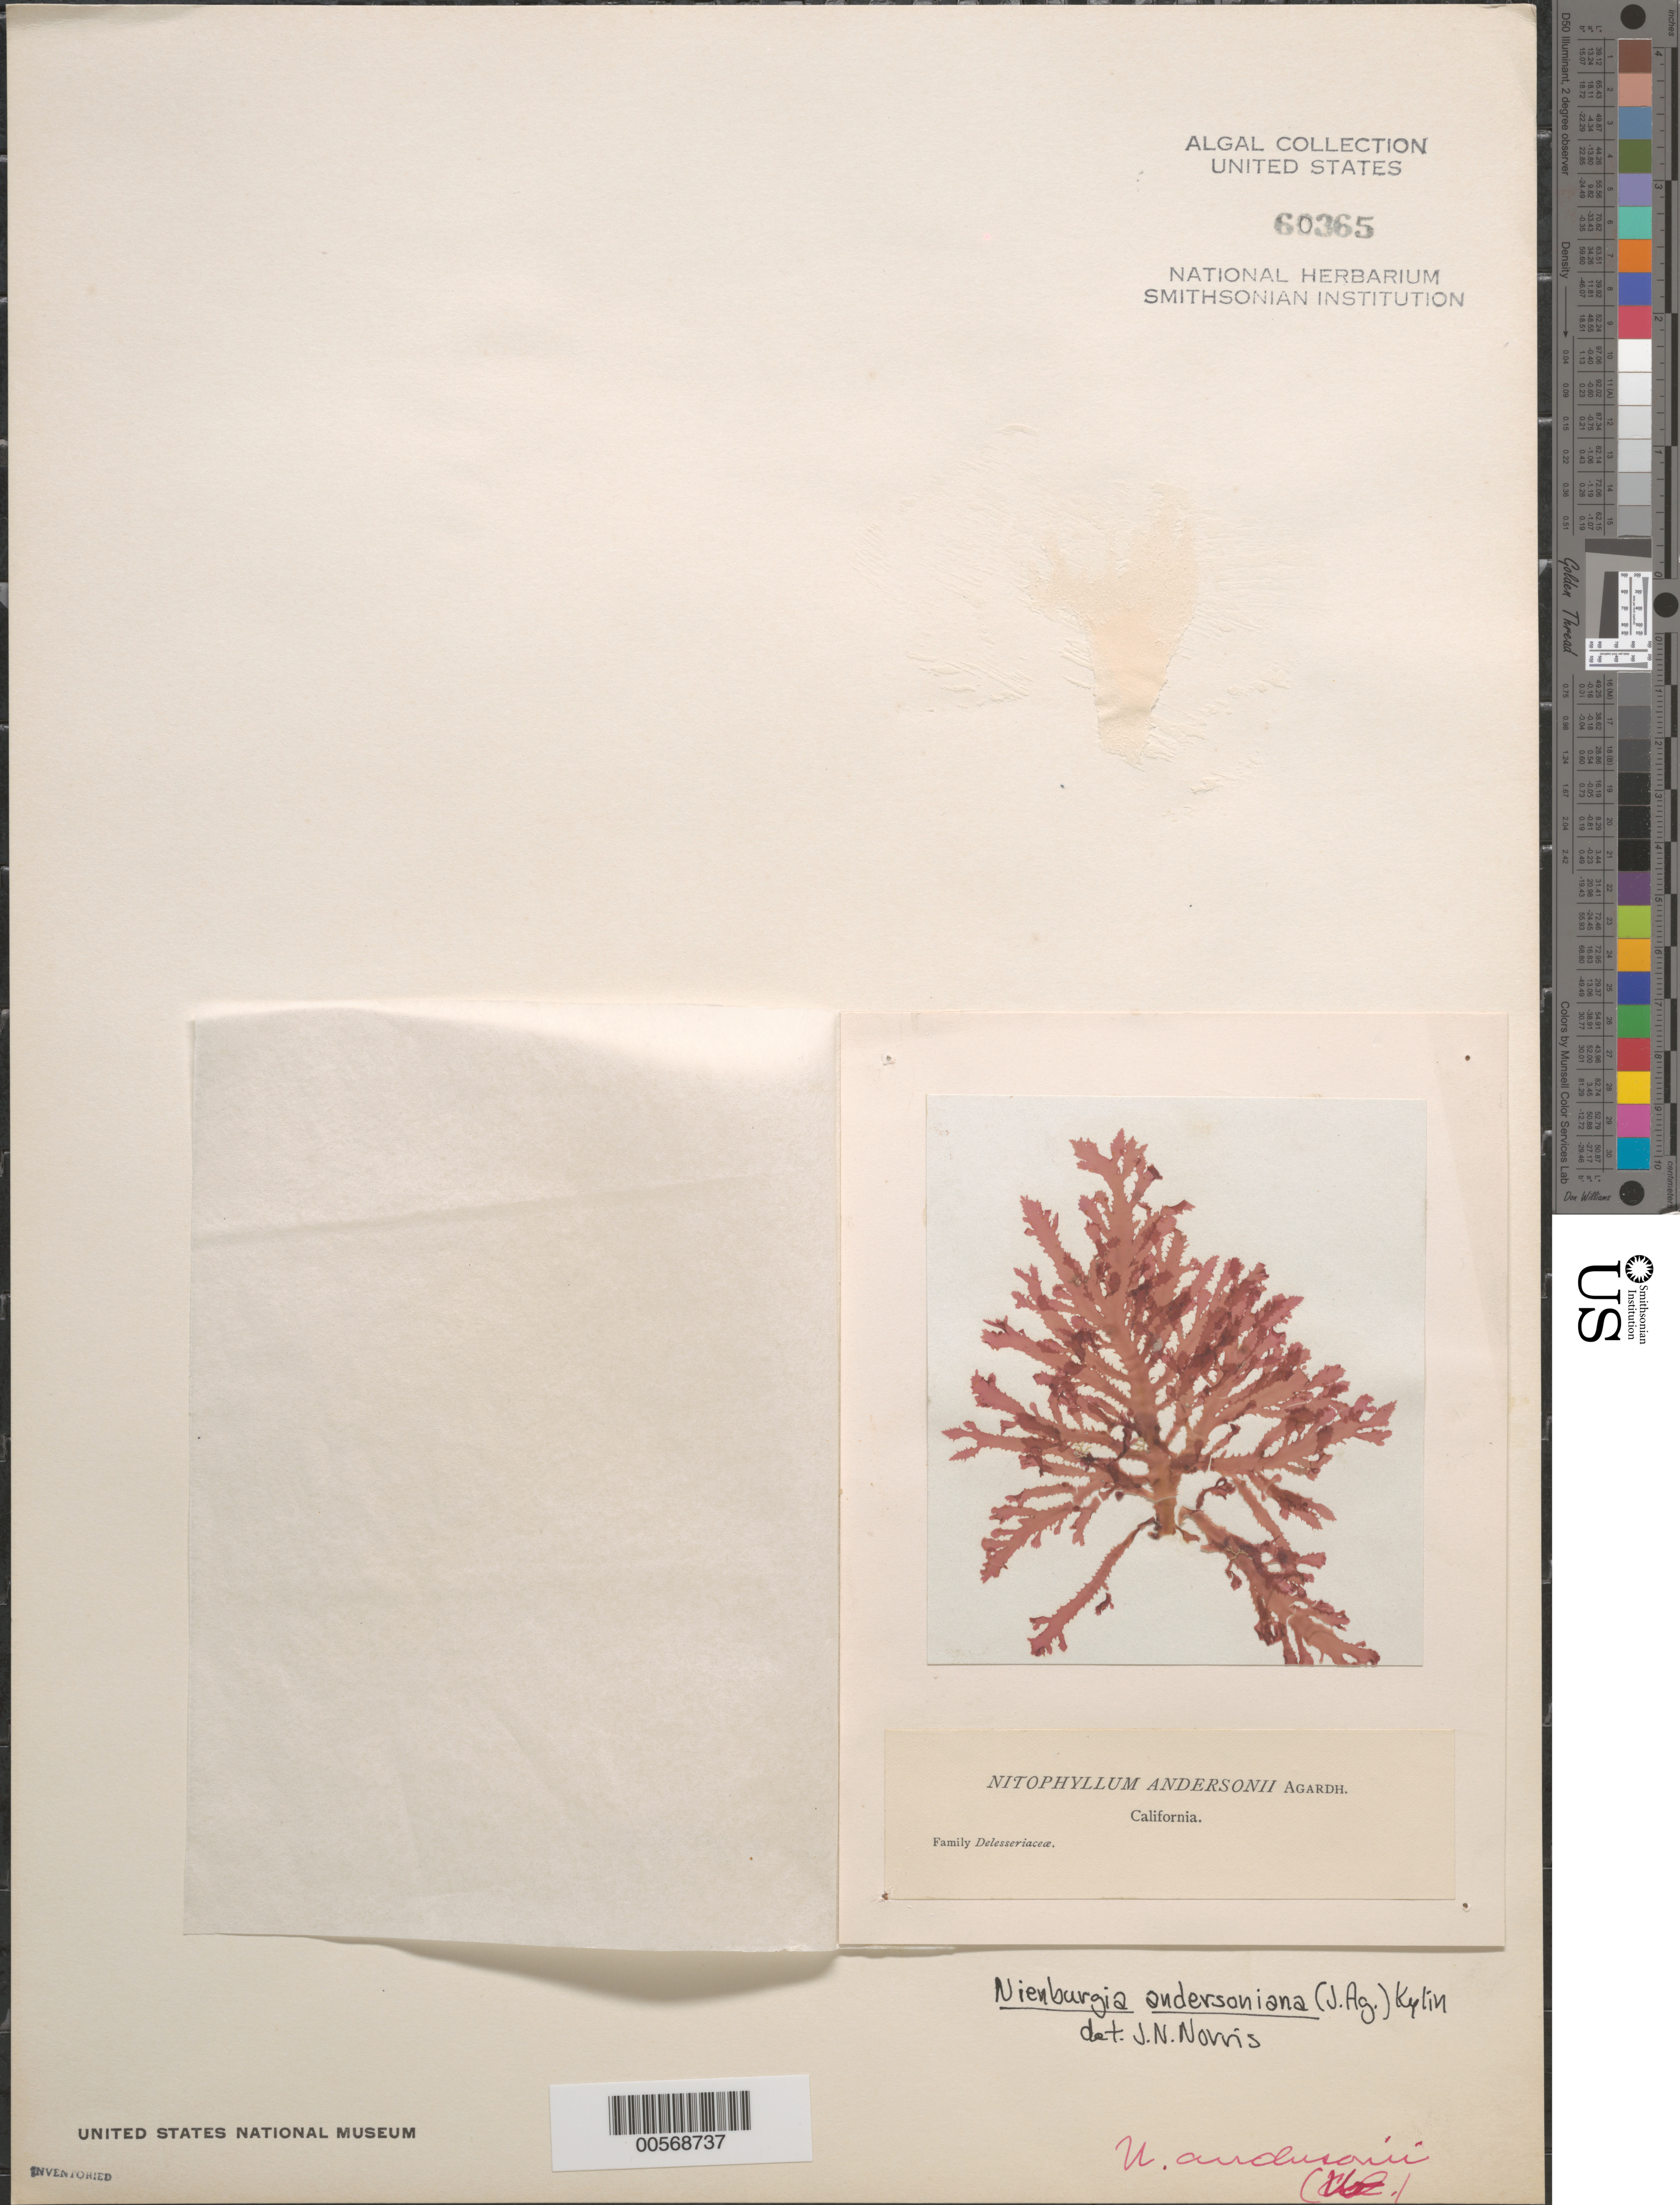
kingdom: Plantae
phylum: Rhodophyta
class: Florideophyceae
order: Ceramiales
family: Delesseriaceae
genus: Nienburgia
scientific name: Nienburgia andersoniana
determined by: Norris, James N.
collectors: C. Sayre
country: United States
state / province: California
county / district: San Diego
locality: False Bay, San Diego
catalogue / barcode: US 60365